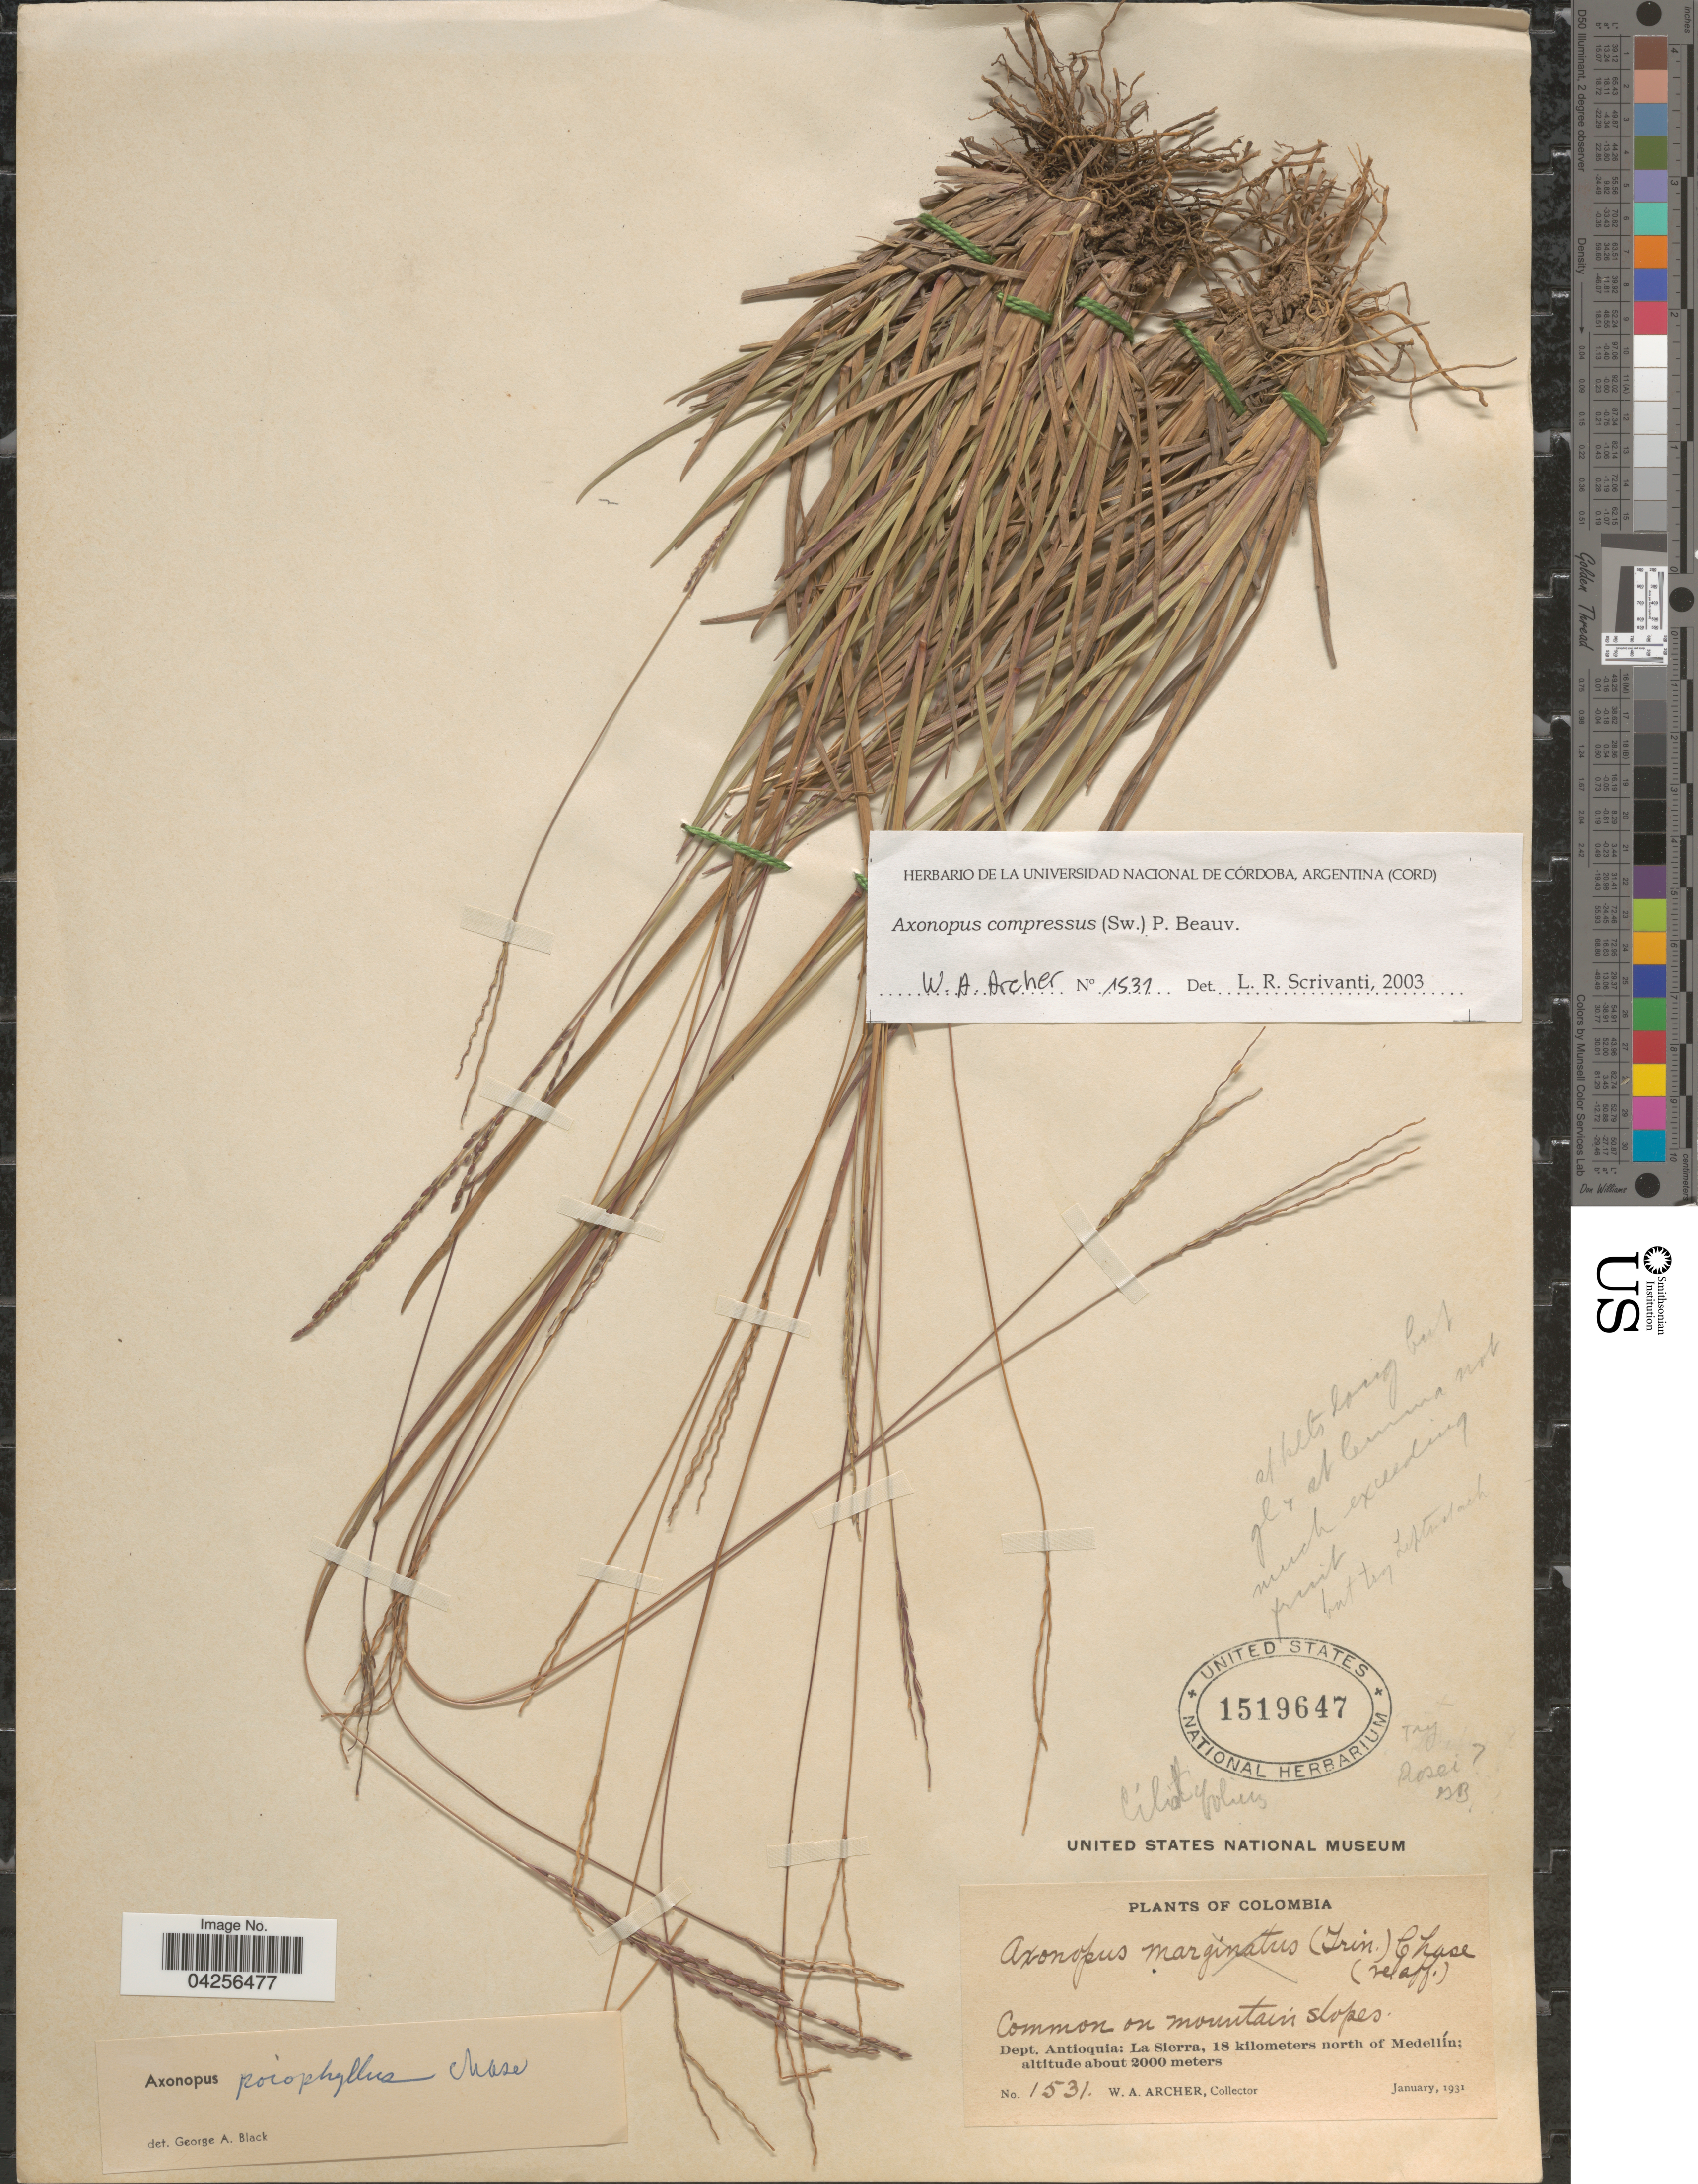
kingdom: Plantae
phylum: Tracheophyta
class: Liliopsida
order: Poales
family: Poaceae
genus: Axonopus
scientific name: Axonopus compressus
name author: (Sw.) P. Beauv.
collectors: W. Archer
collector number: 1531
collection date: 1931-01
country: Colombia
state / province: Antioquia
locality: Common on mountain slopes. Dept. Antioquia: La Sierra, 18 kilometers north of Medellín.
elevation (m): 2000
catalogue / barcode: US 1519647